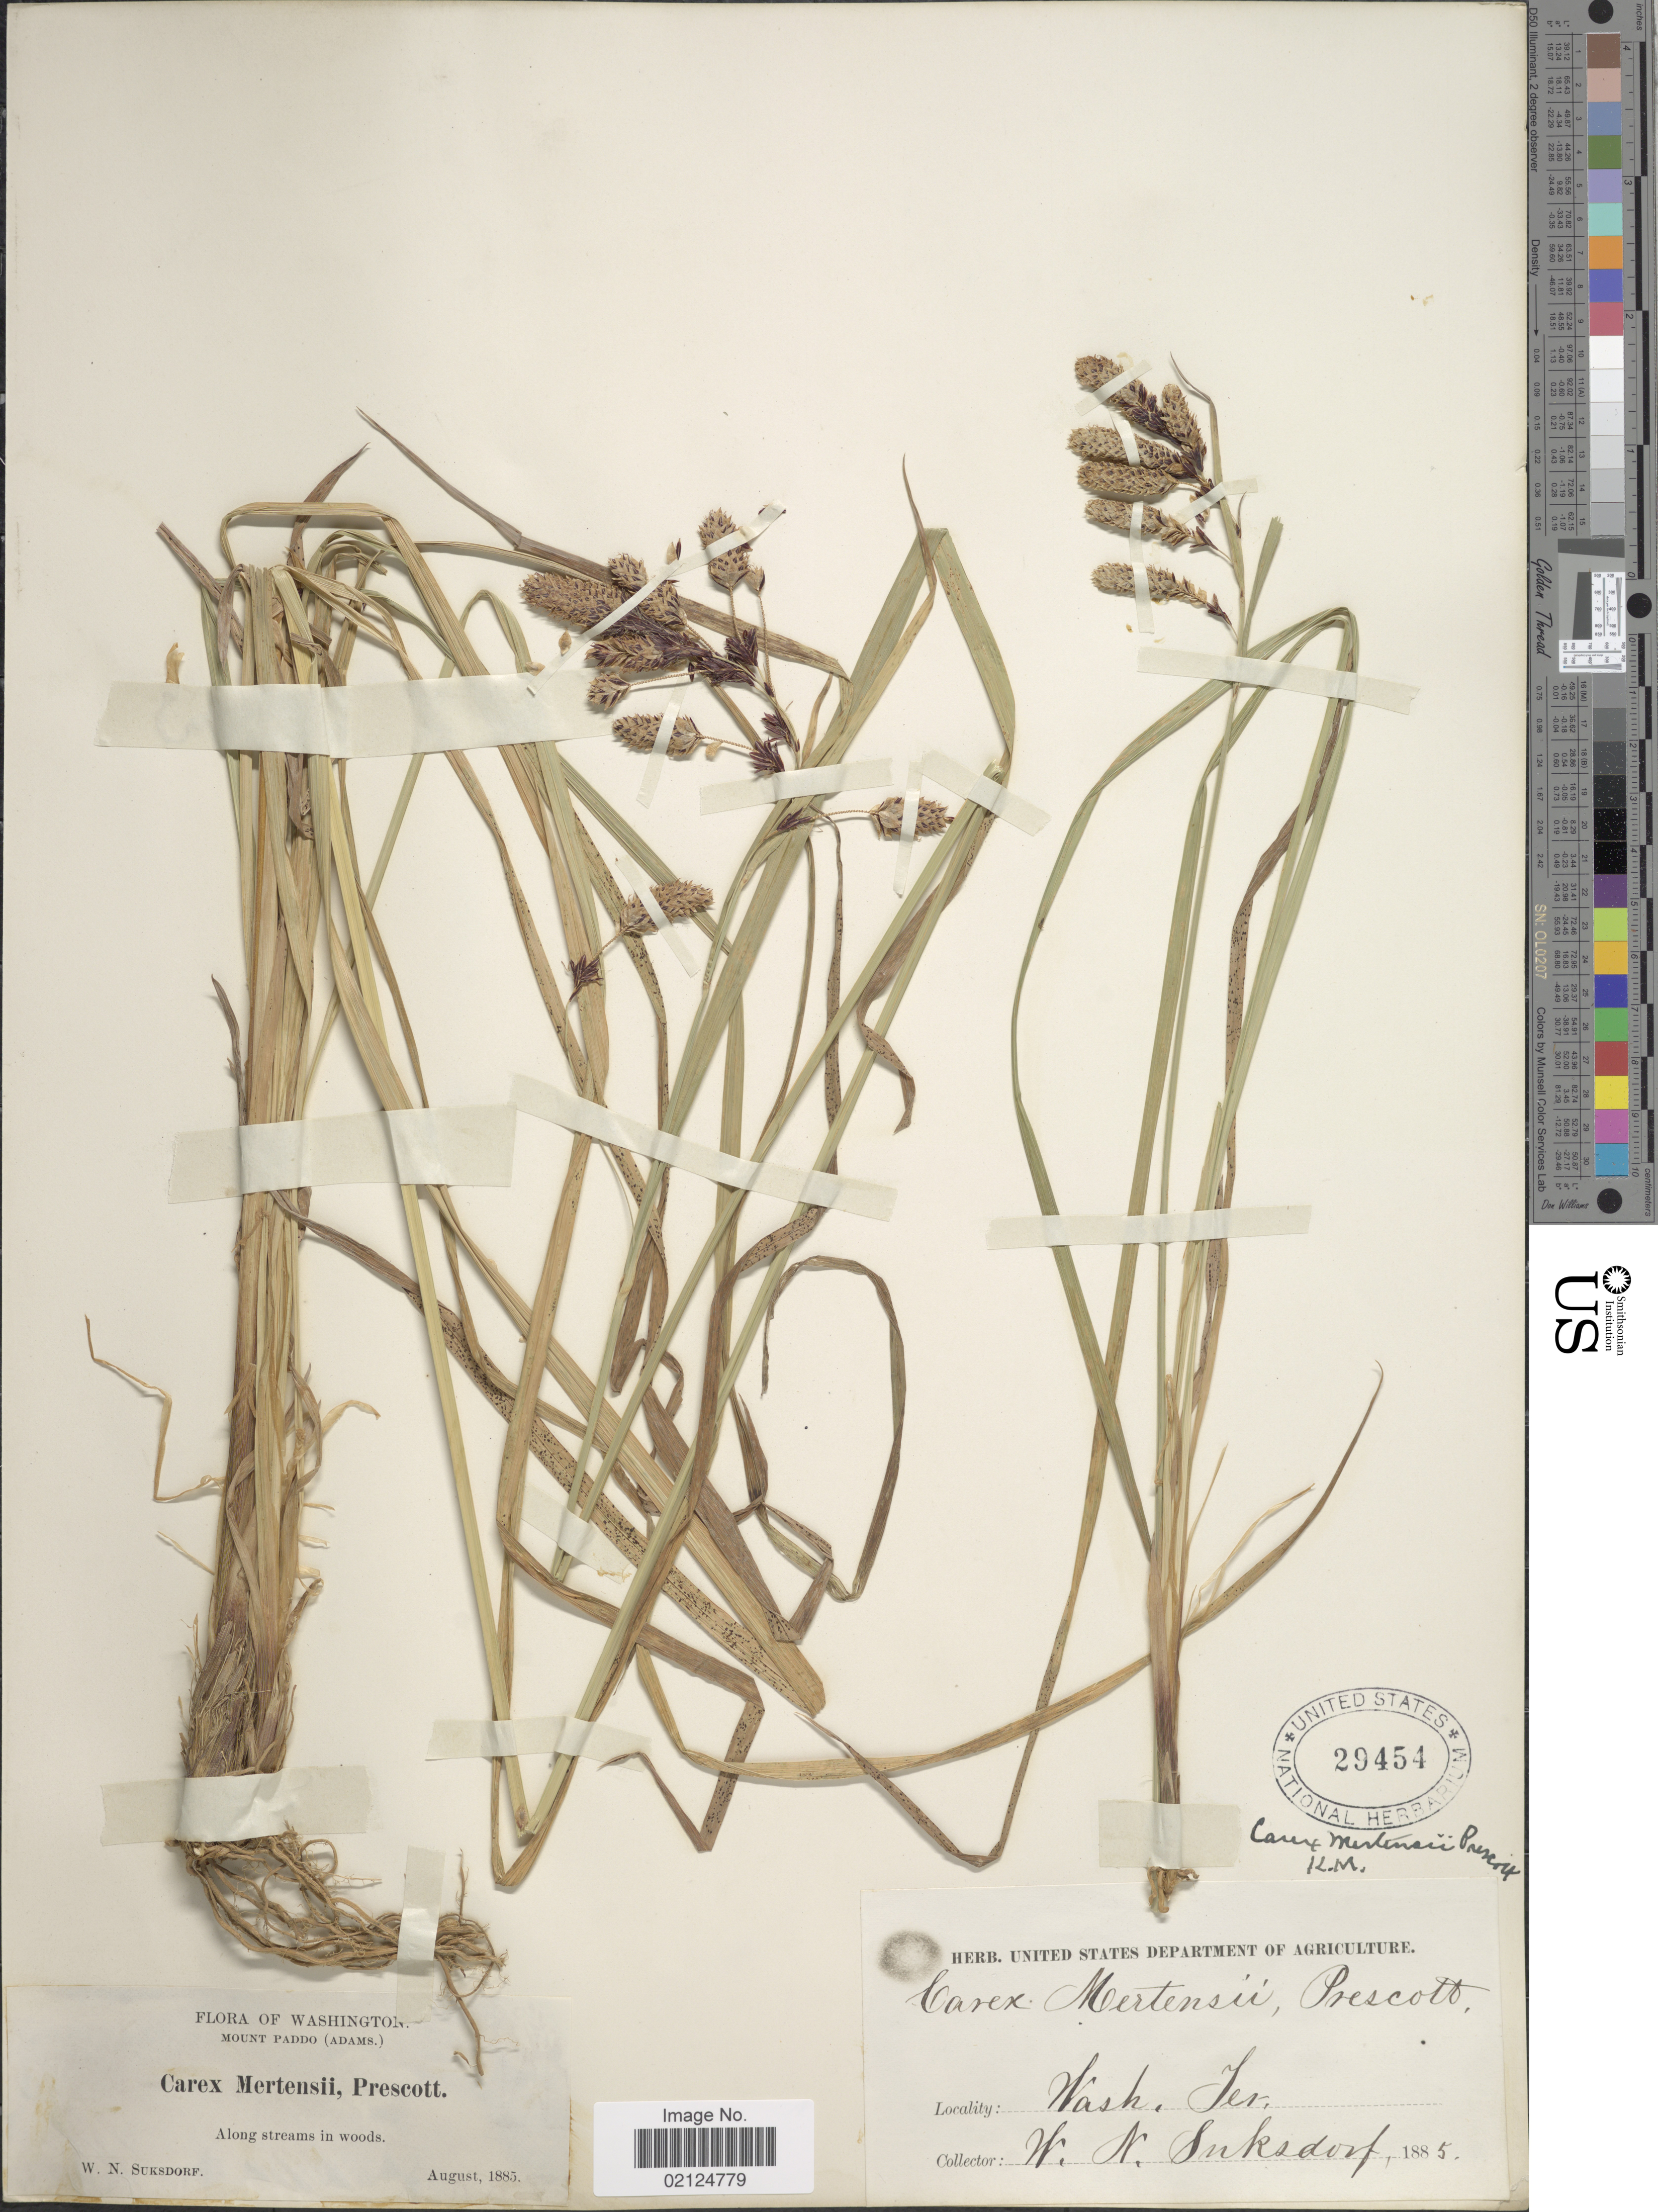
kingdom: Plantae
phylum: Tracheophyta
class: Liliopsida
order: Poales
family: Cyperaceae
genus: Carex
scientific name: Carex mertensii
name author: J.D. Prescott ex Bong.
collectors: W. N. Suksdorf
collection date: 1885-08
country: United States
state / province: Washington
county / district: Skamania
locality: Mount Paddo. Wash. terr.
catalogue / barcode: US 29454